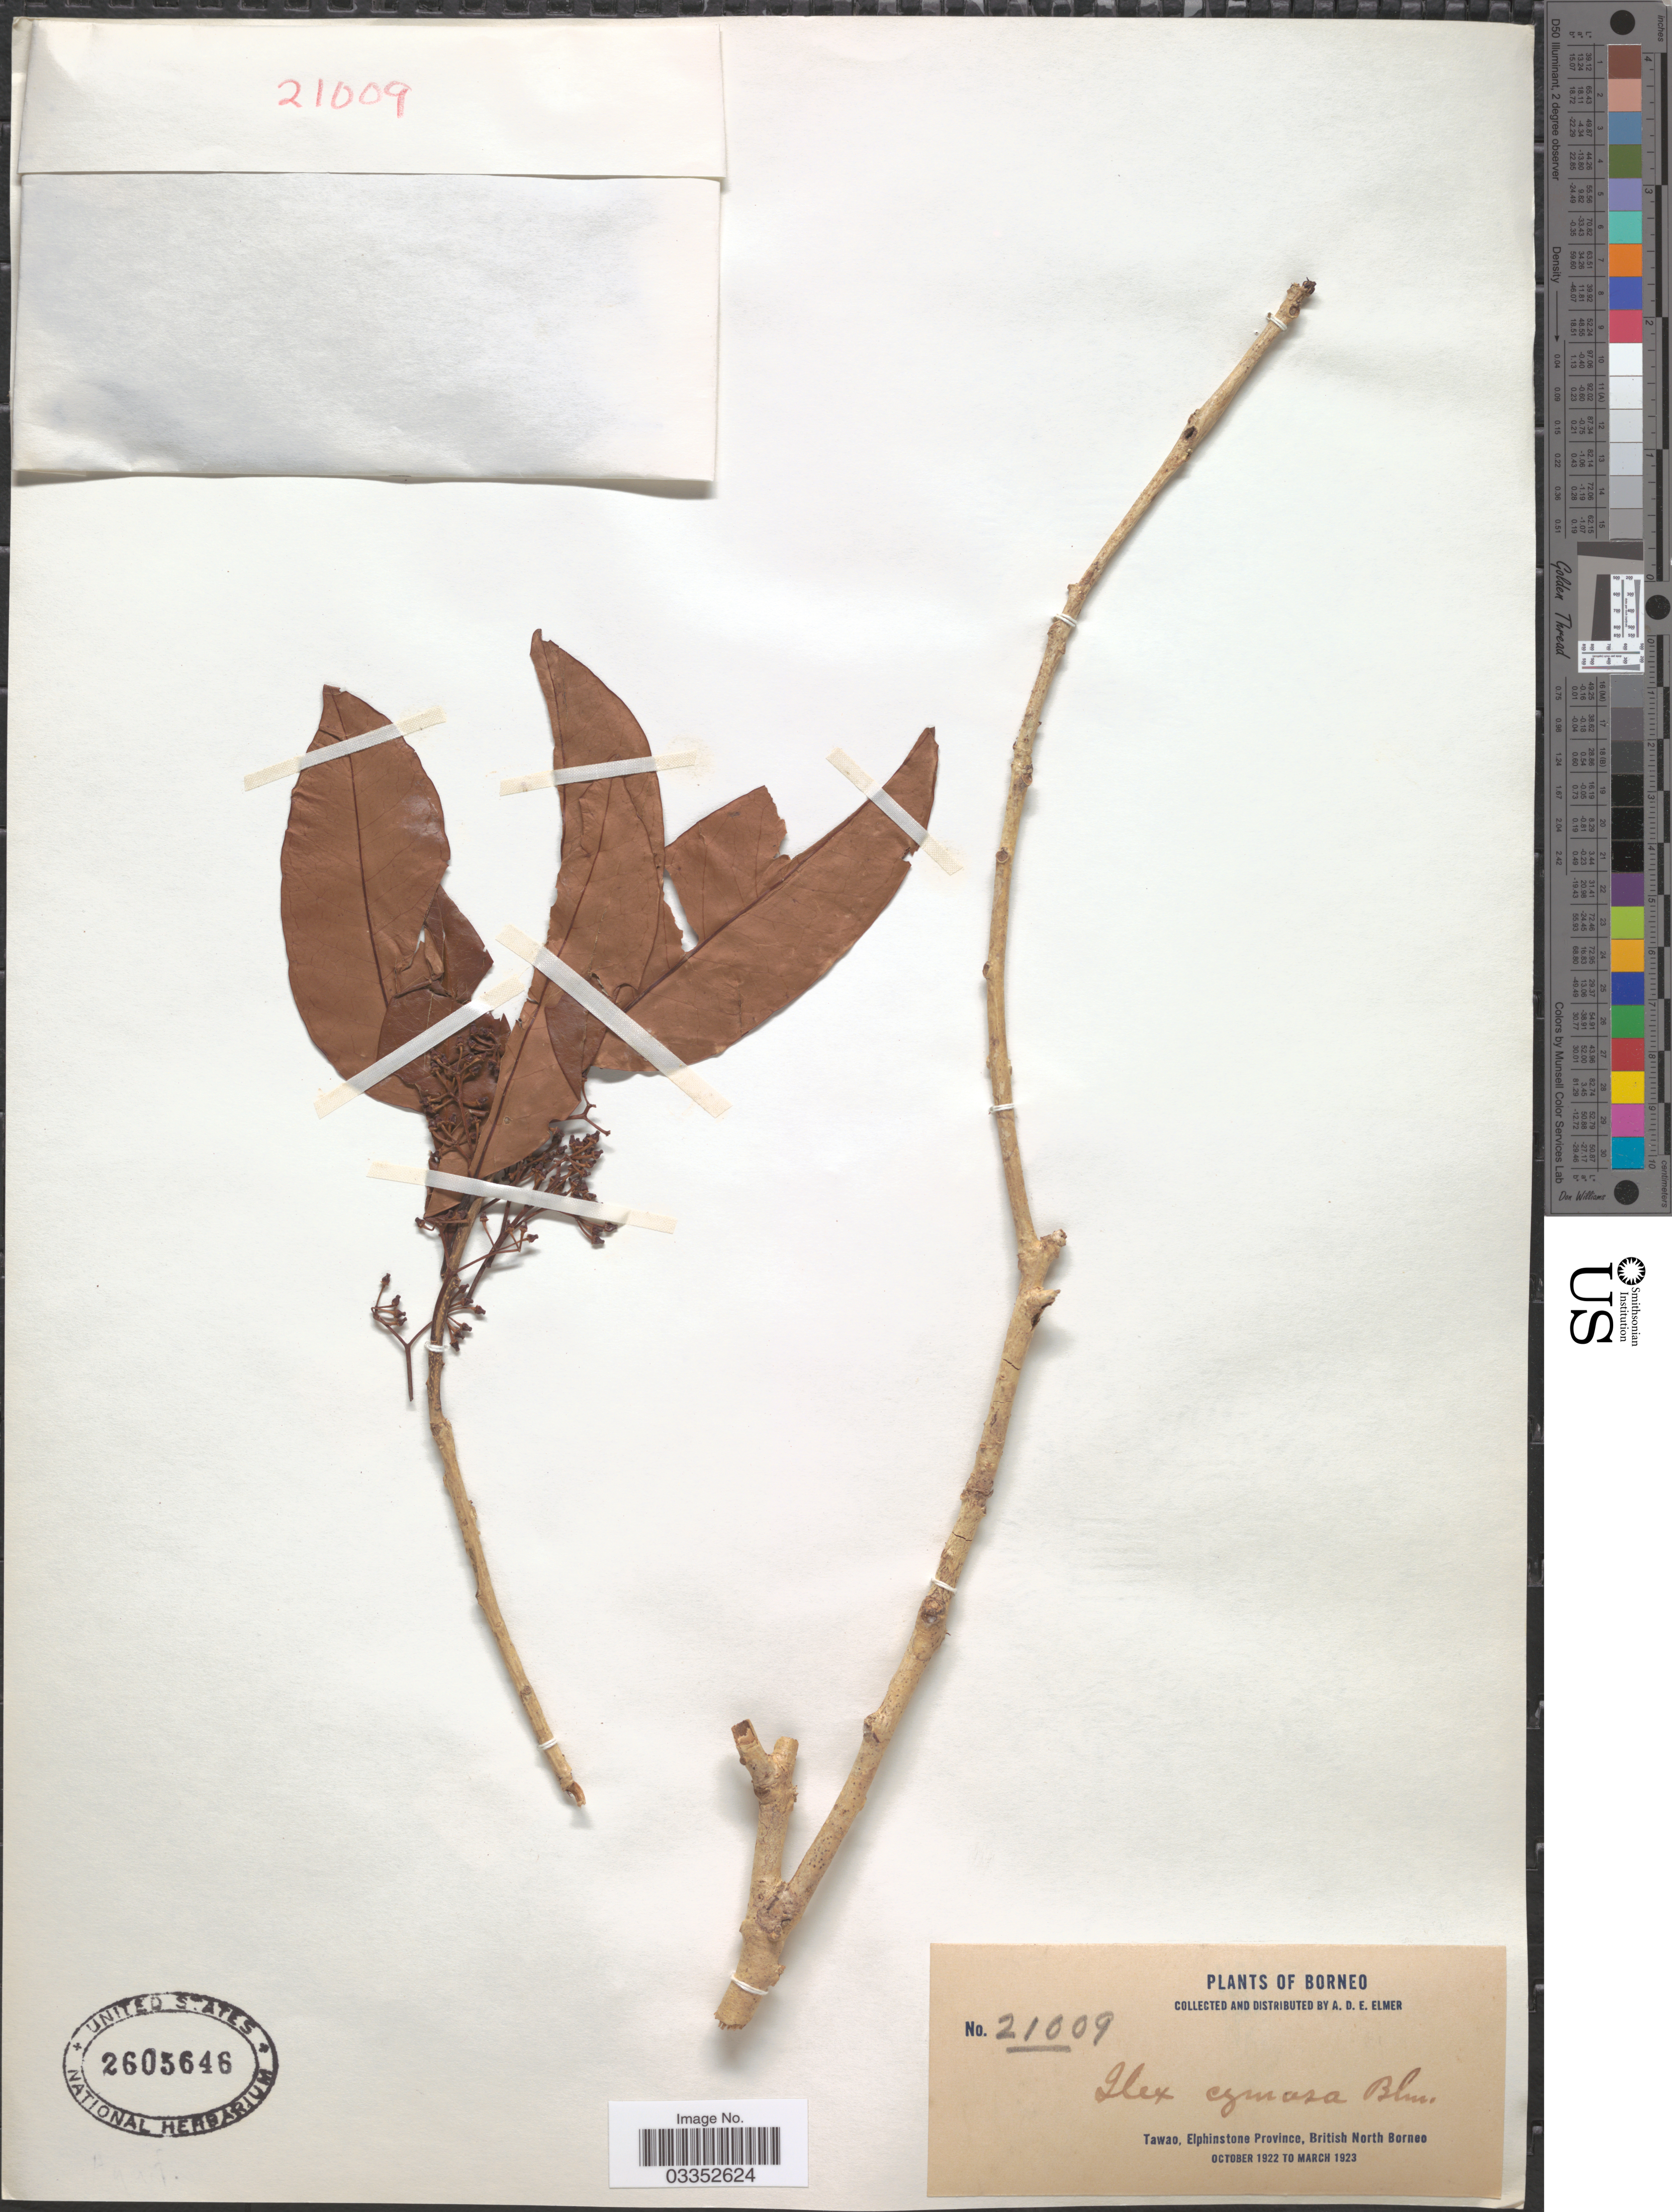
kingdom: Plantae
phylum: Tracheophyta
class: Magnoliopsida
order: Aquifoliales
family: Aquifoliaceae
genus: Ilex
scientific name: Ilex cymosa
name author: Blume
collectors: A. D. E. Elmer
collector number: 21009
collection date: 1922-10/1923-03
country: Malaysia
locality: Borneo. Tawao, Elphinstone Province, British North Borneo.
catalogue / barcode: US 2603646